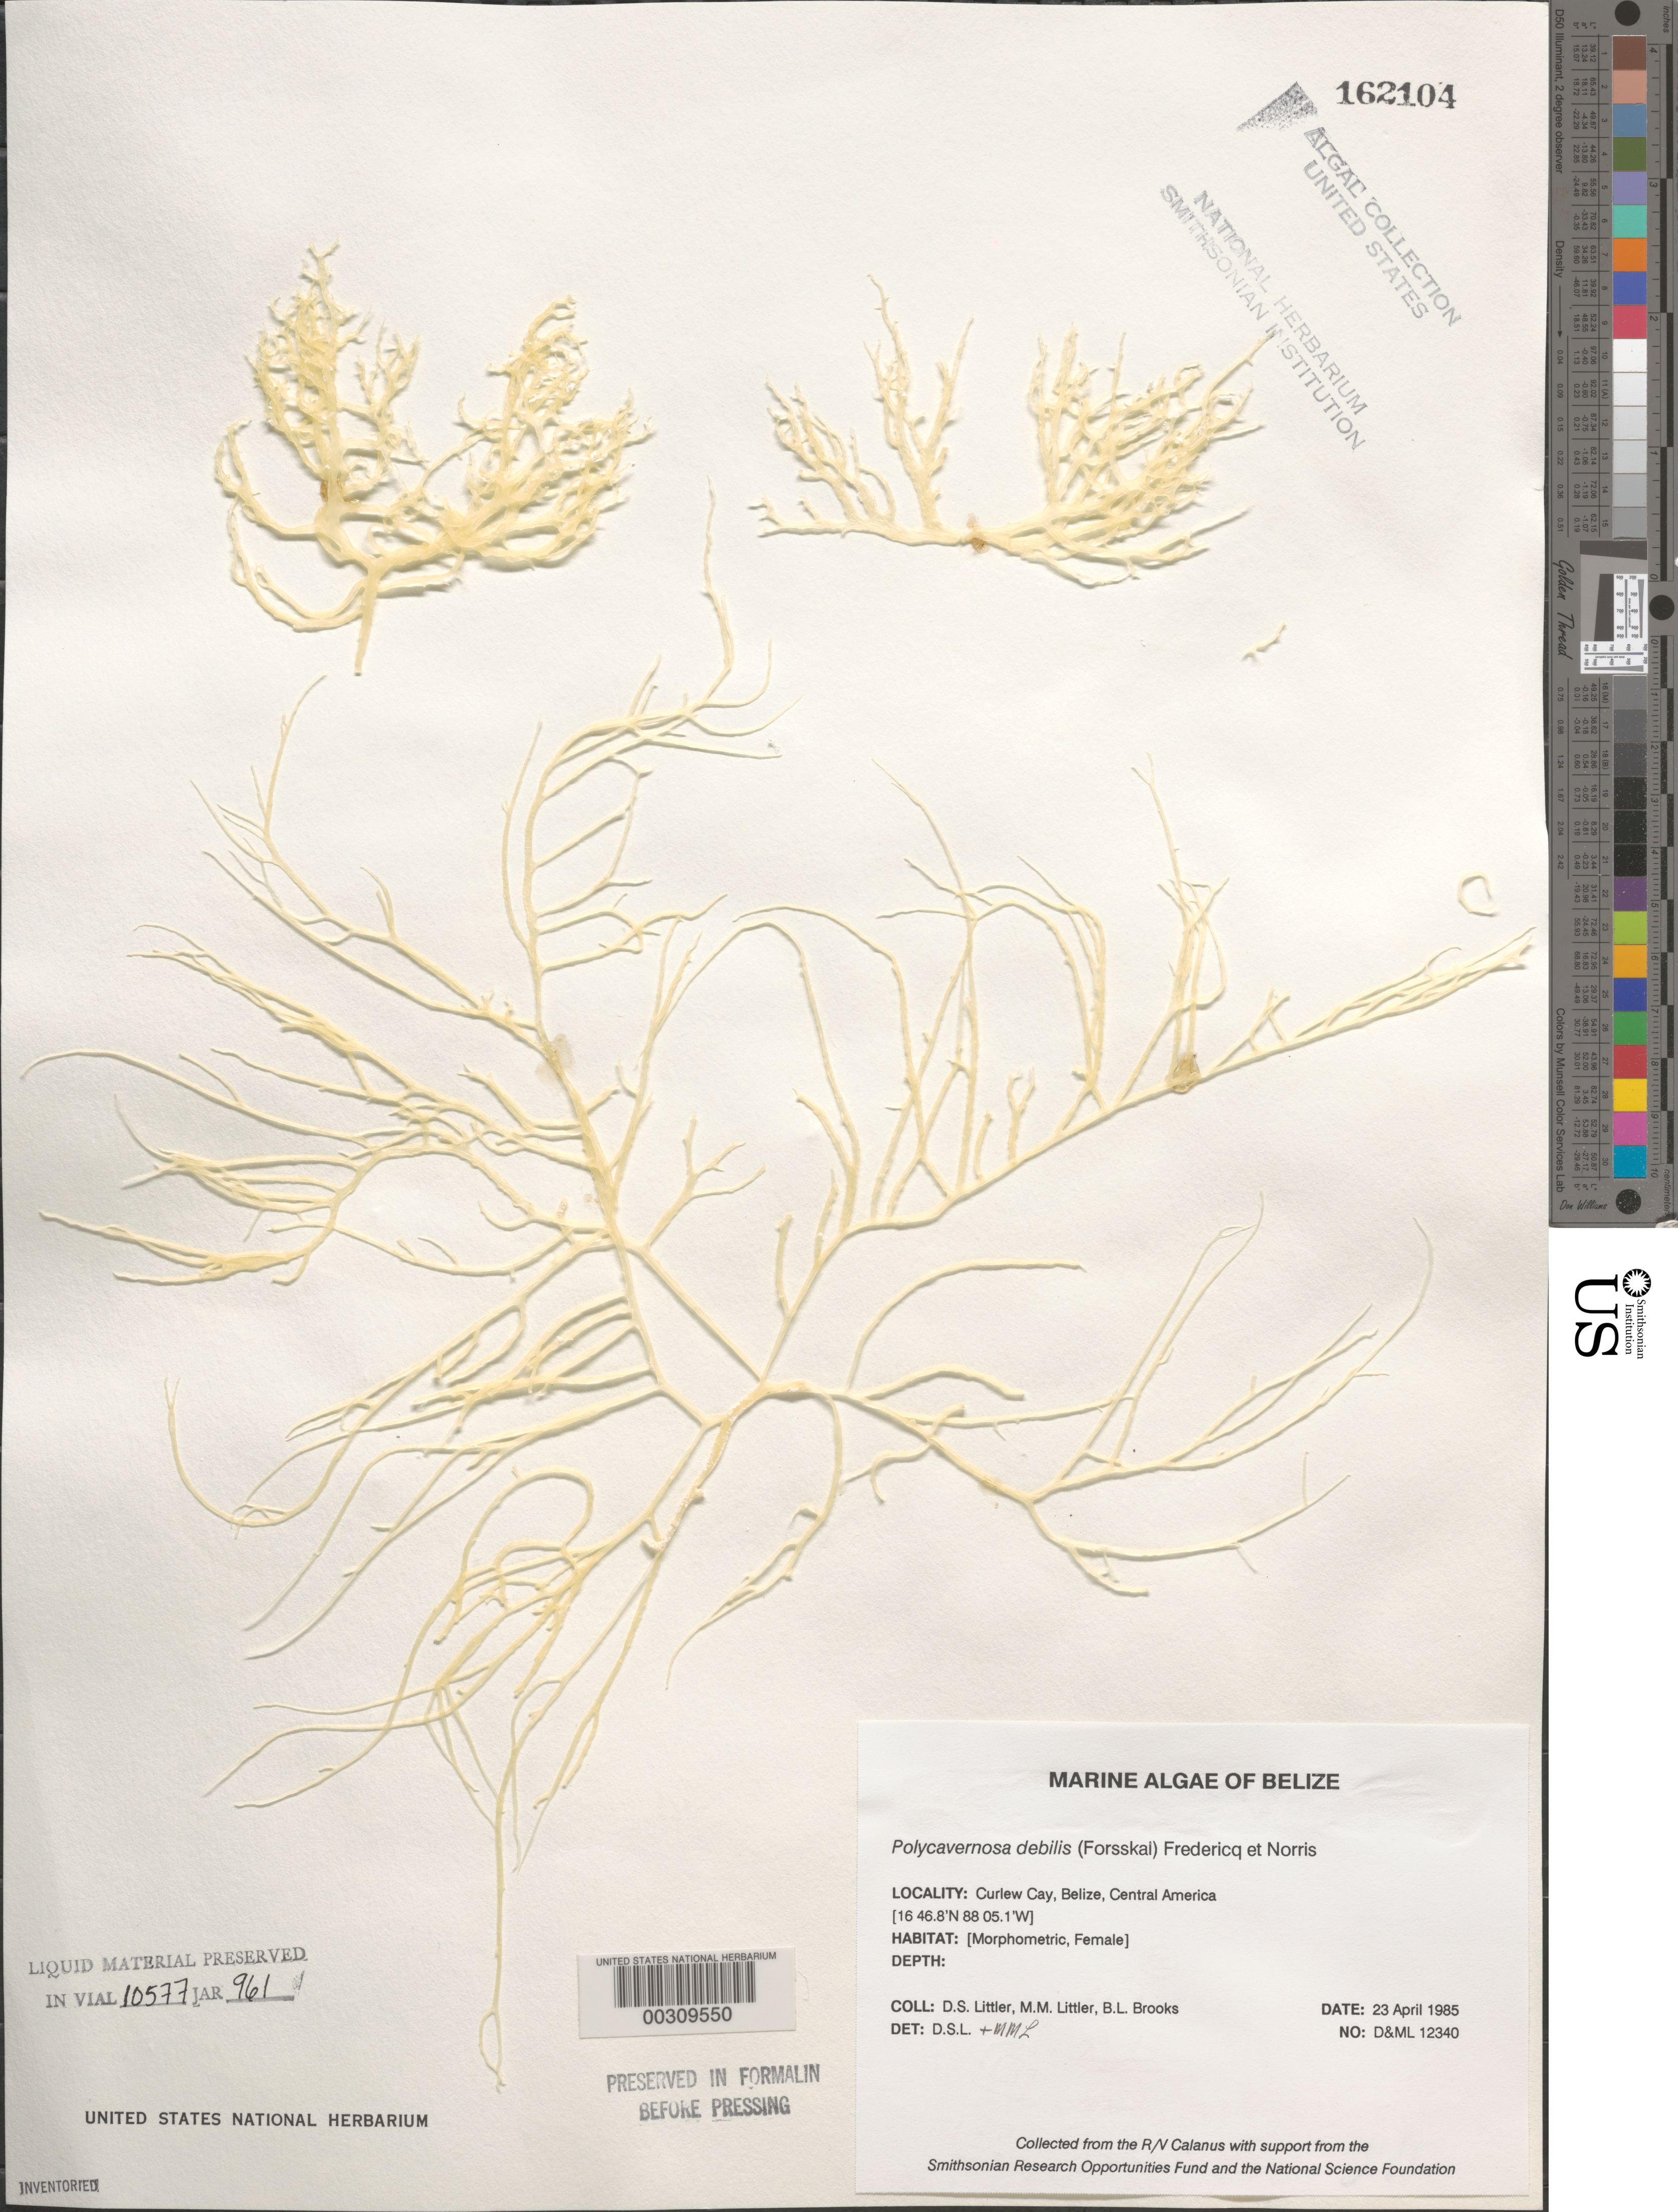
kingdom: Plantae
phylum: Rhodophyta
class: Florideophyceae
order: Gracilariales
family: Gracilariaceae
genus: Gracilaria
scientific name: Gracilaria debilis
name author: (Forssk.) Børgesen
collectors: M. M. Littler, D. S. Littler & B. Brooks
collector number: D&ML 12340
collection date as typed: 23 Apr 1985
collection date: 1985-04-23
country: Belize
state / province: Stann Creek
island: Curlew Cay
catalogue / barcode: US 162104